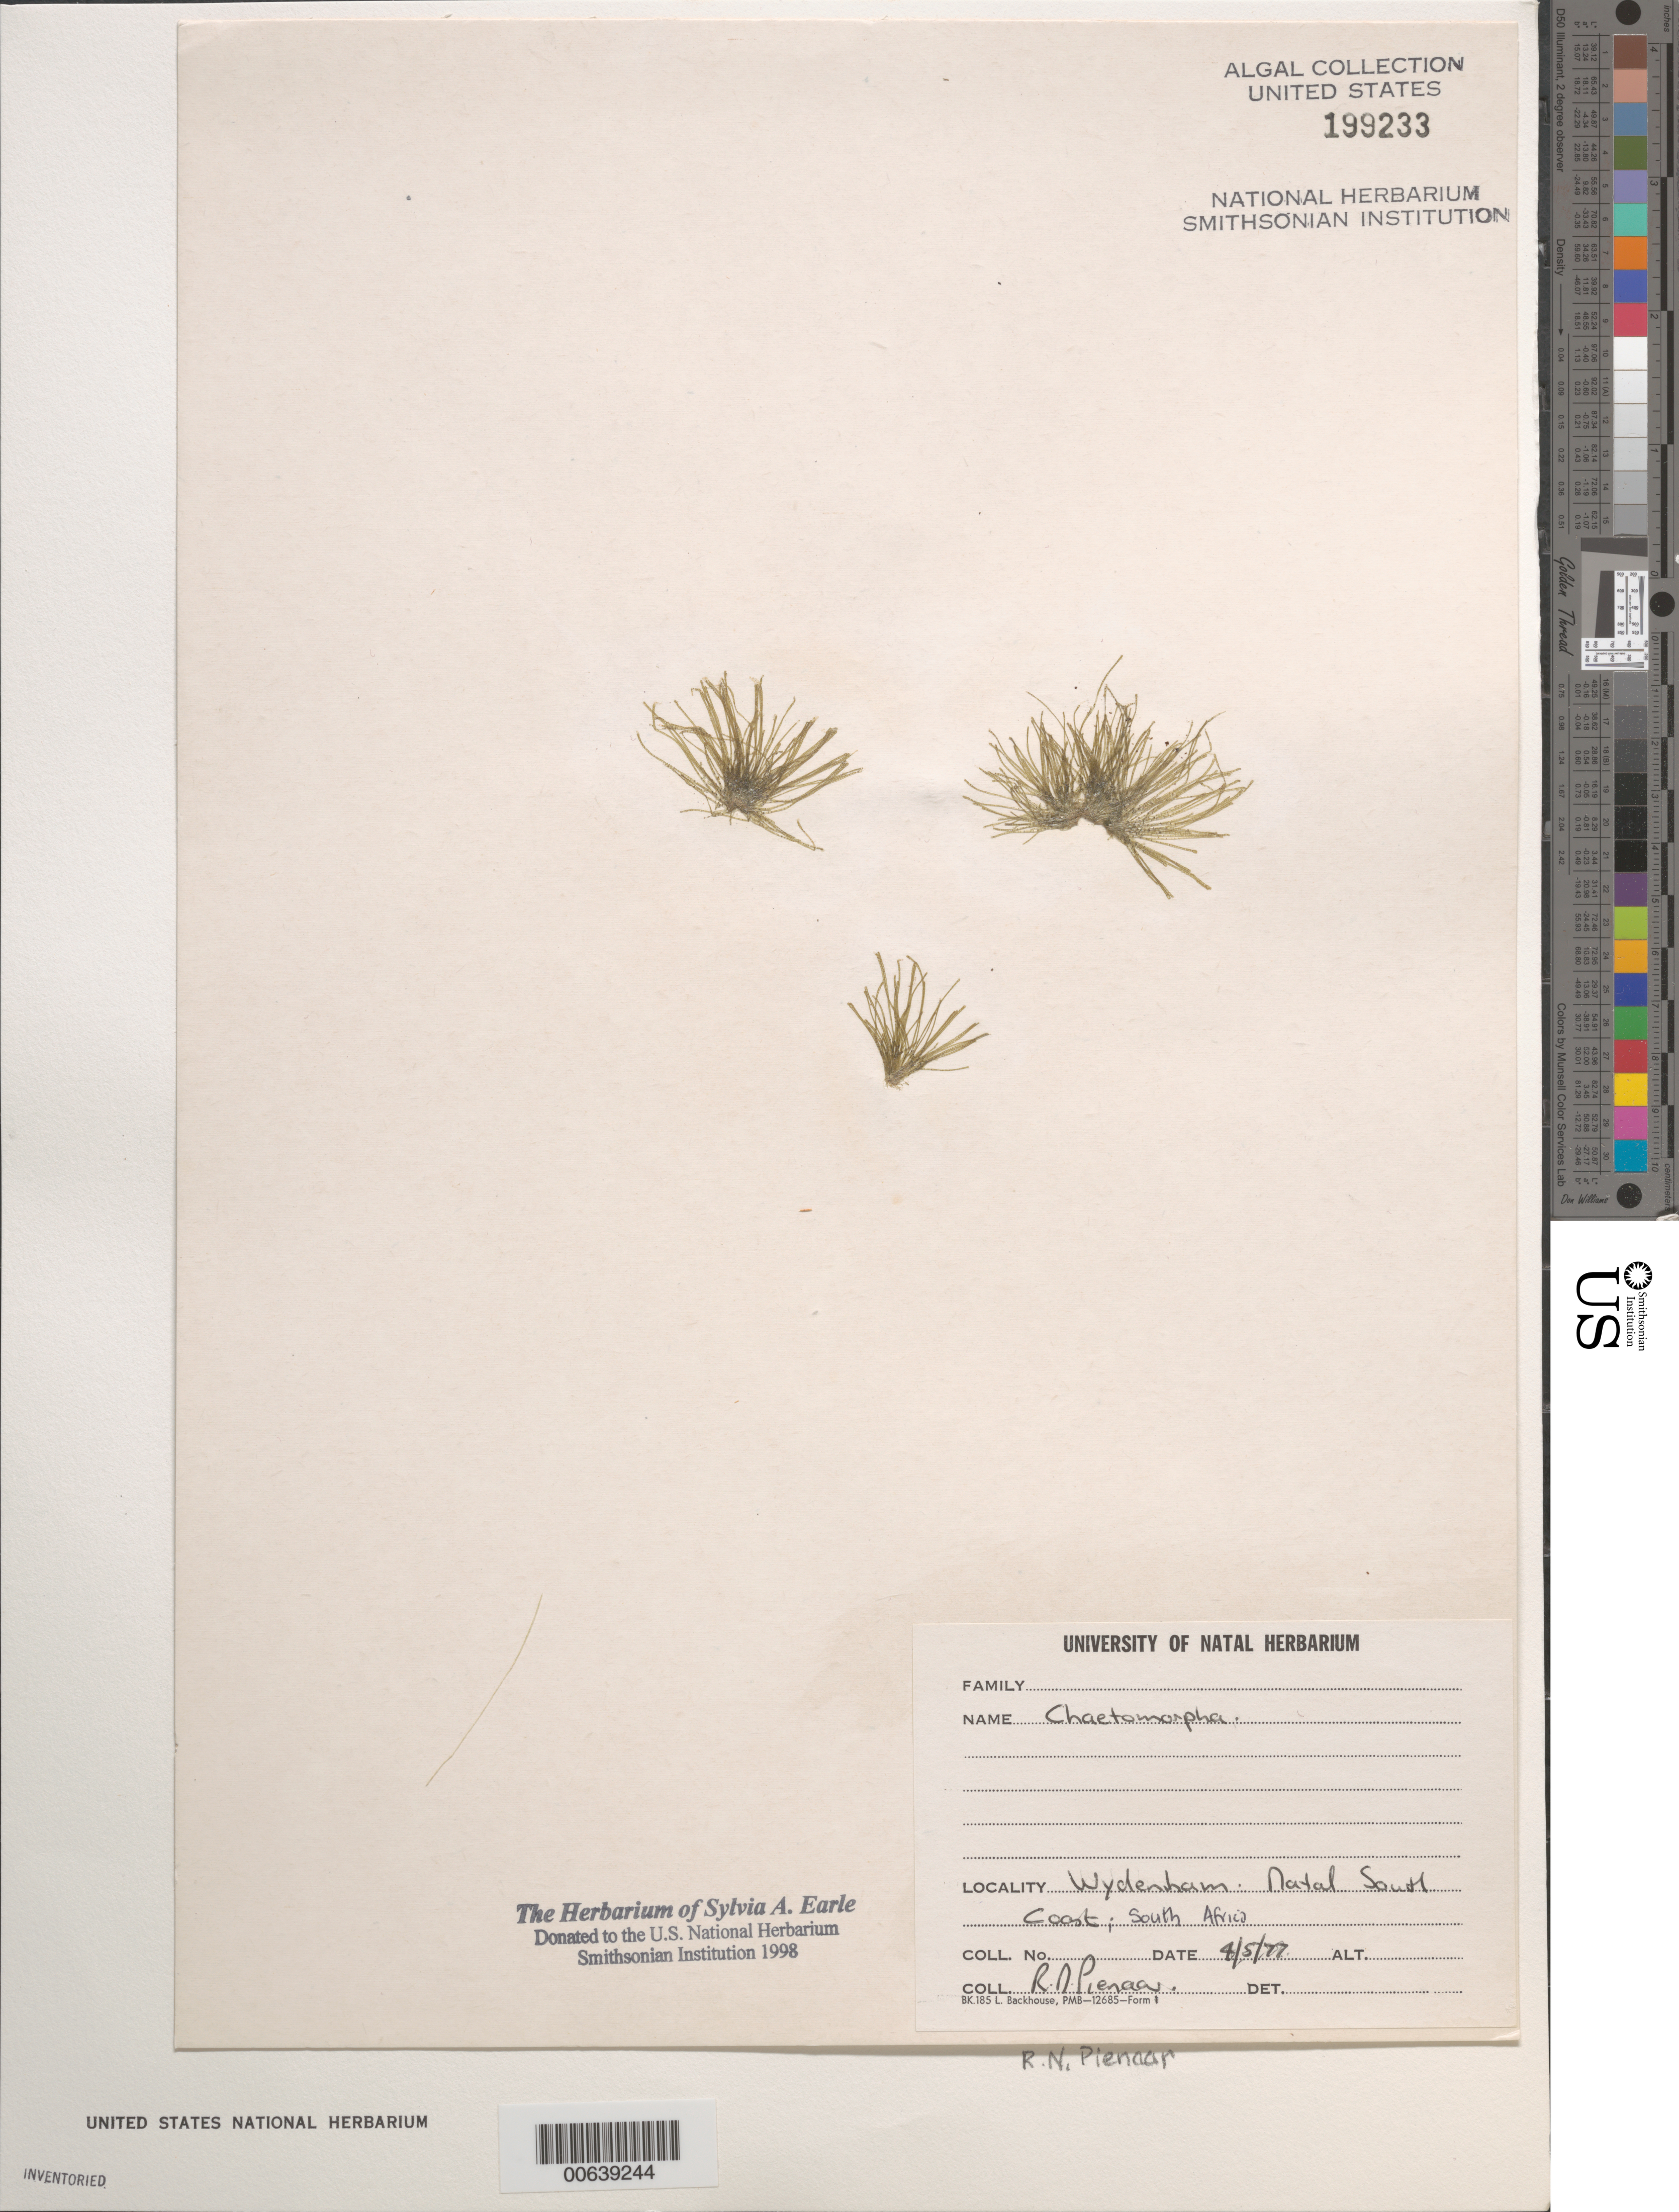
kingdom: Plantae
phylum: Chlorophyta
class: Ulvophyceae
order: Cladophorales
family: Cladophoraceae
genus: Chaetomorpha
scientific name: Chaetomorpha sp.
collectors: R. Pienaar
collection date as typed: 04 May 1977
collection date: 1977-05-04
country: South Africa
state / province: KwaZulu-Natal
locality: Widenham (Wydenham), South Coast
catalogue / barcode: US 199233